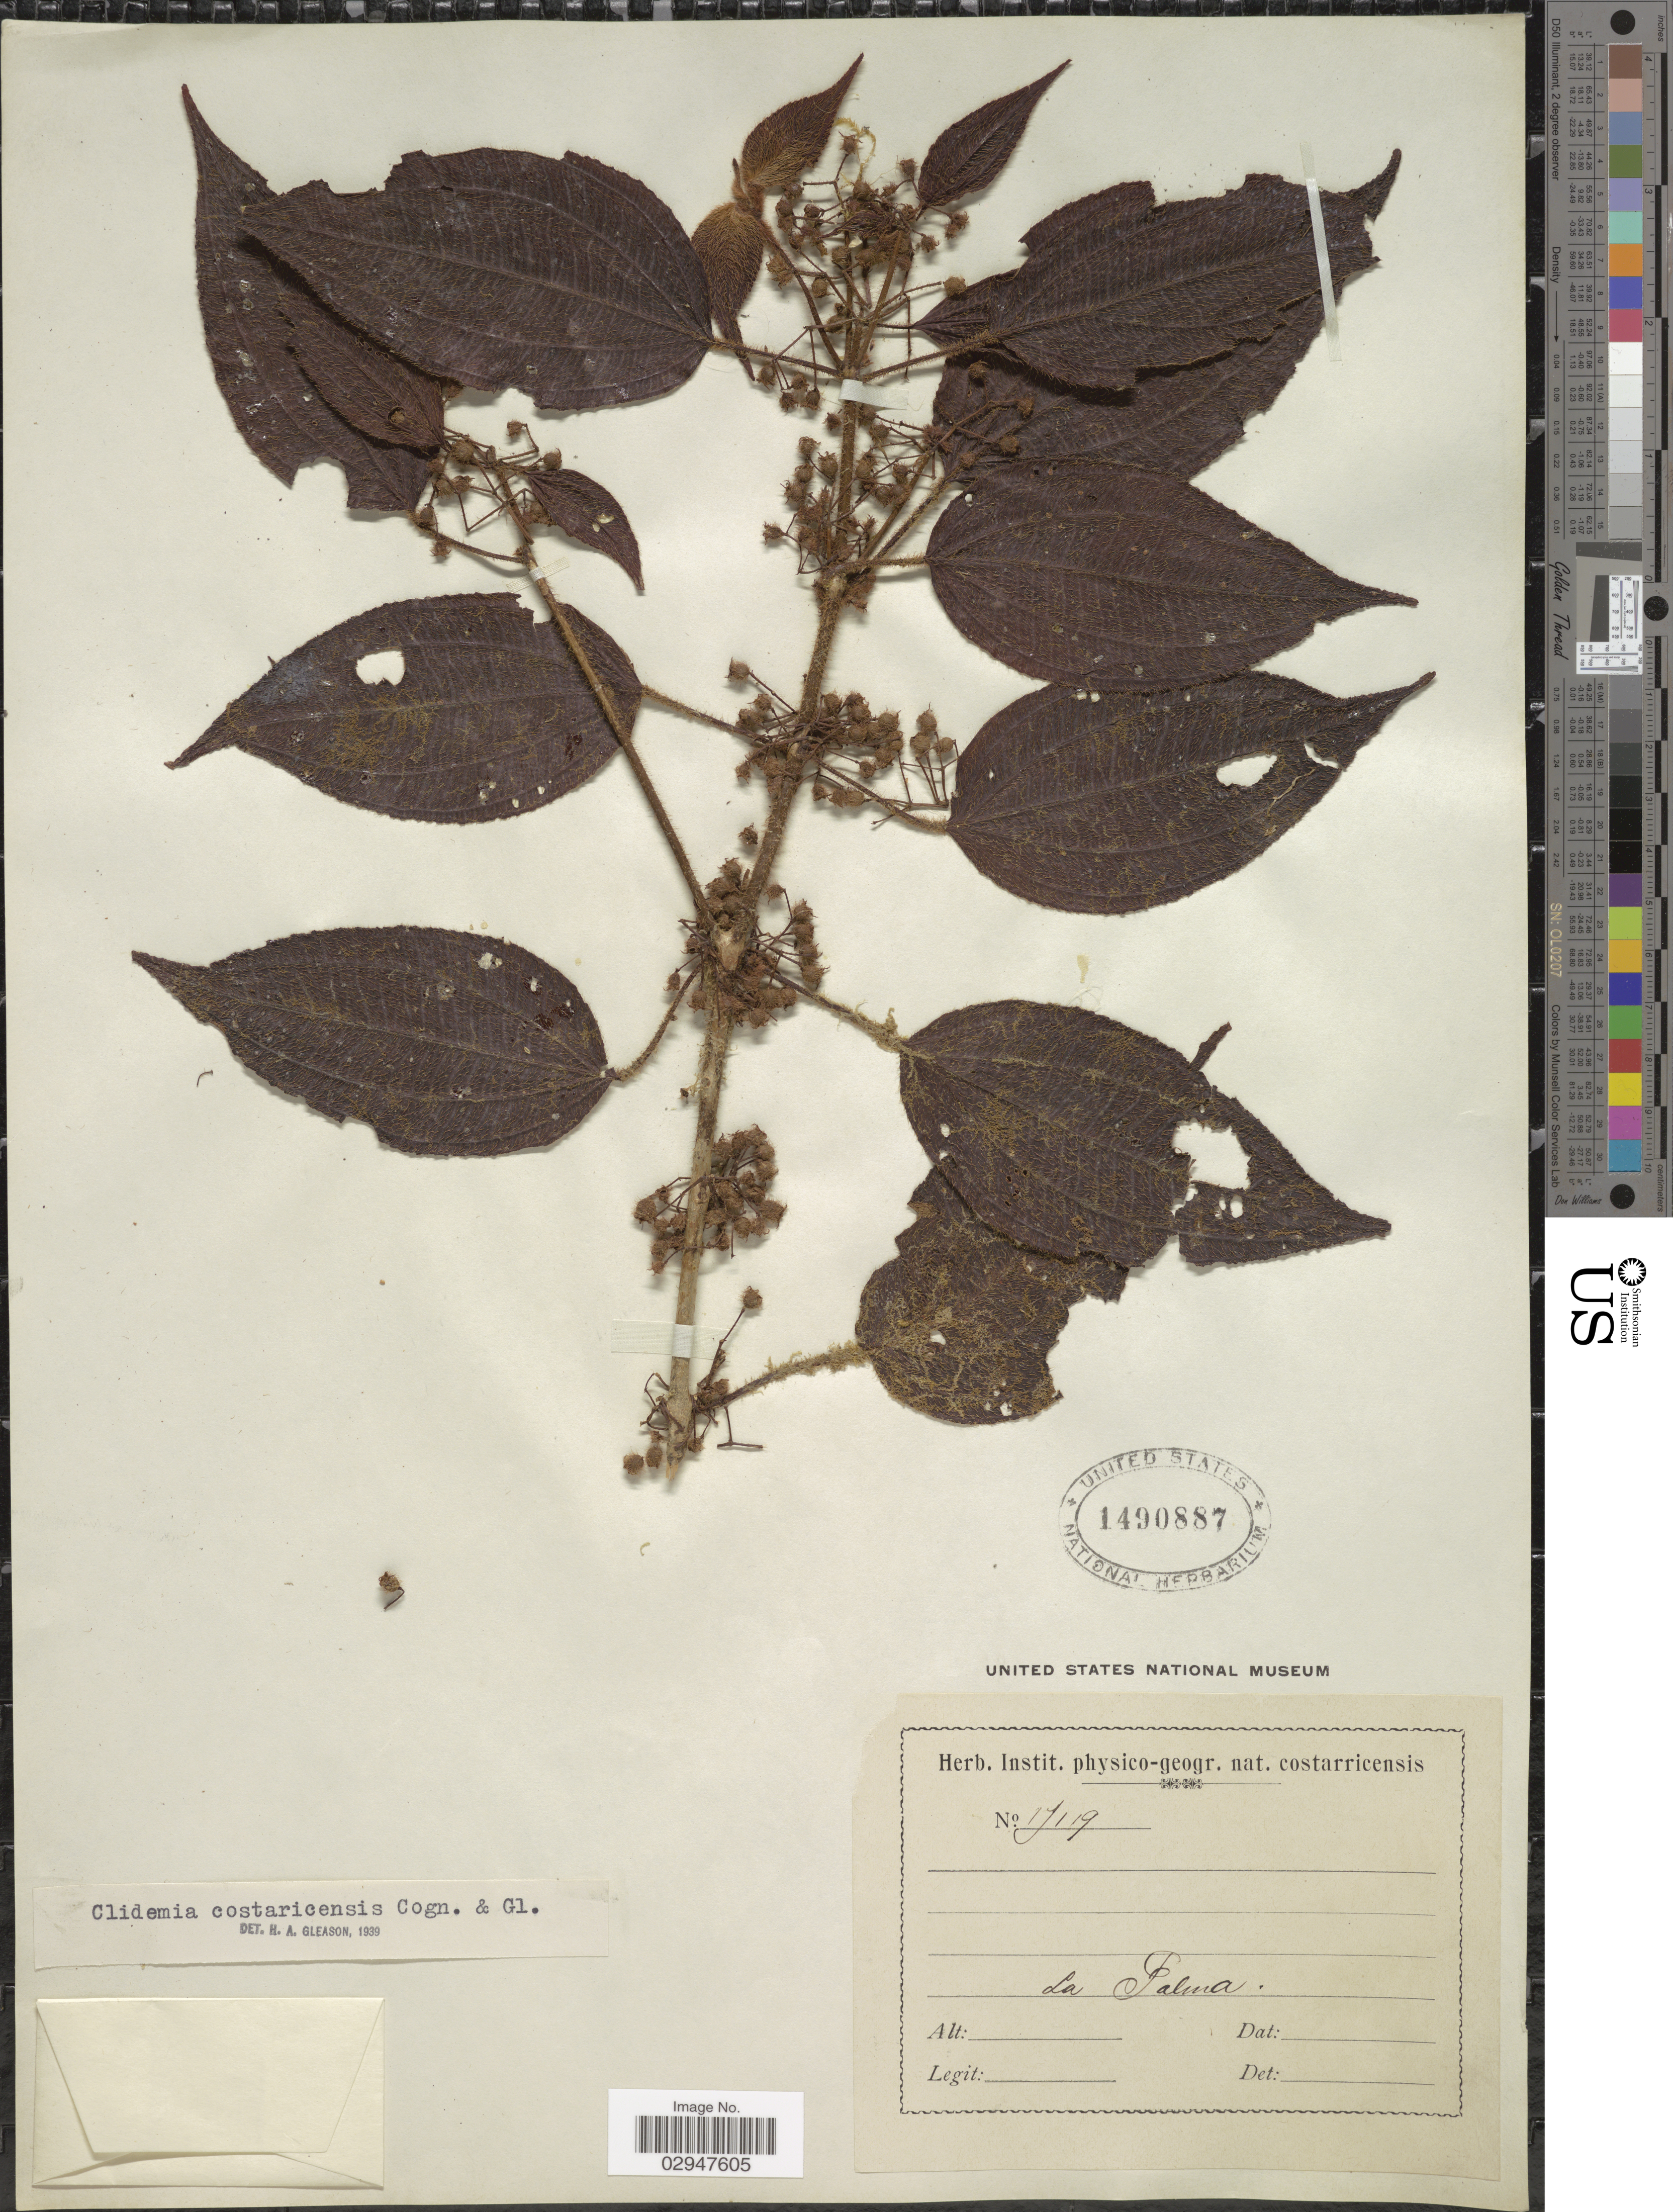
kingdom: Plantae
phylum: Tracheophyta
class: Magnoliopsida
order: Myrtales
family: Melastomataceae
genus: Clidemia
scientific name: Clidemia costaricensis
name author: Cogn. & Gleason in Gleason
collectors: ex herb. Instit. physico-geogr. nat. costarricensis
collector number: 17119*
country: Costa Rica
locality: La Palma.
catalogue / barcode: US 1490887